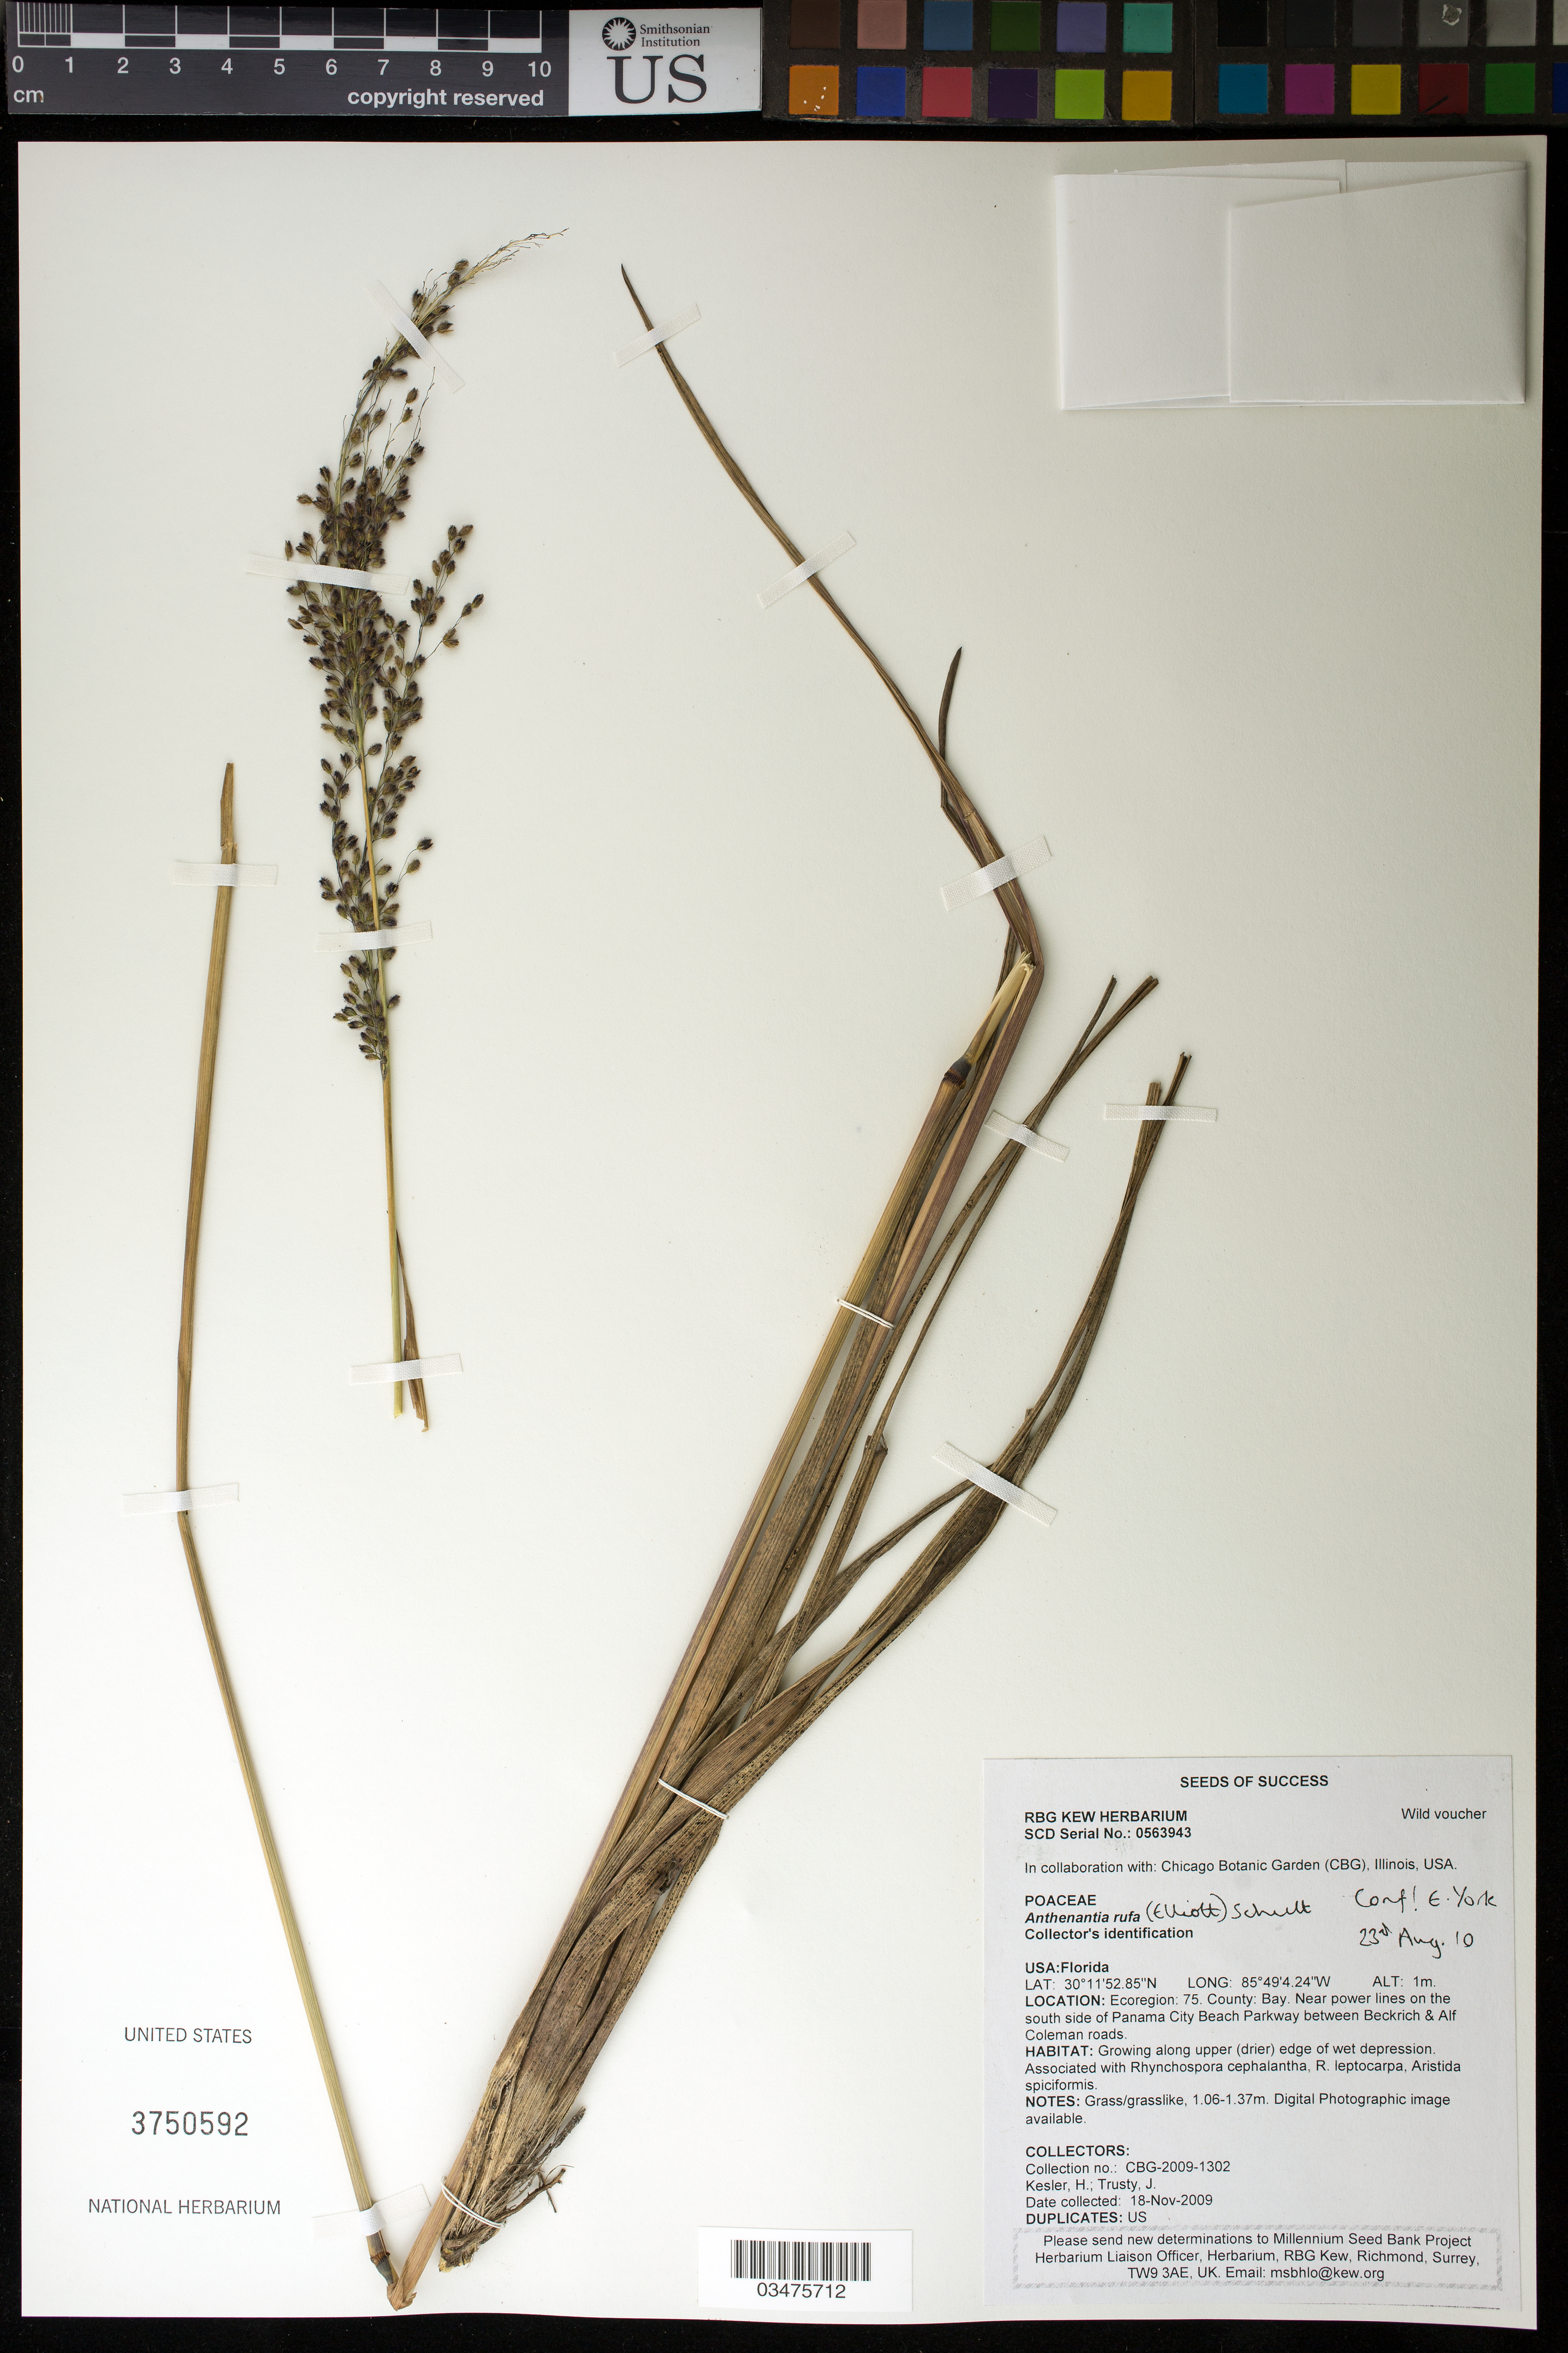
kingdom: Plantae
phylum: Tracheophyta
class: Liliopsida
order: Poales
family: Poaceae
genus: Anthaenantia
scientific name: Anthaenantia rufa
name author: (Elliott) Schult.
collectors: H. Kesler & J. Trusty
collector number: CBG-2009-1302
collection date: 2009-11-18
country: United States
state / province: Florida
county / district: Bay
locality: South side of Panama City Beach Parkway between Beckrich and Alf Coleman roads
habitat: Upper (drier) edge of wet depression.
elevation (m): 1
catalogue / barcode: US 3750592